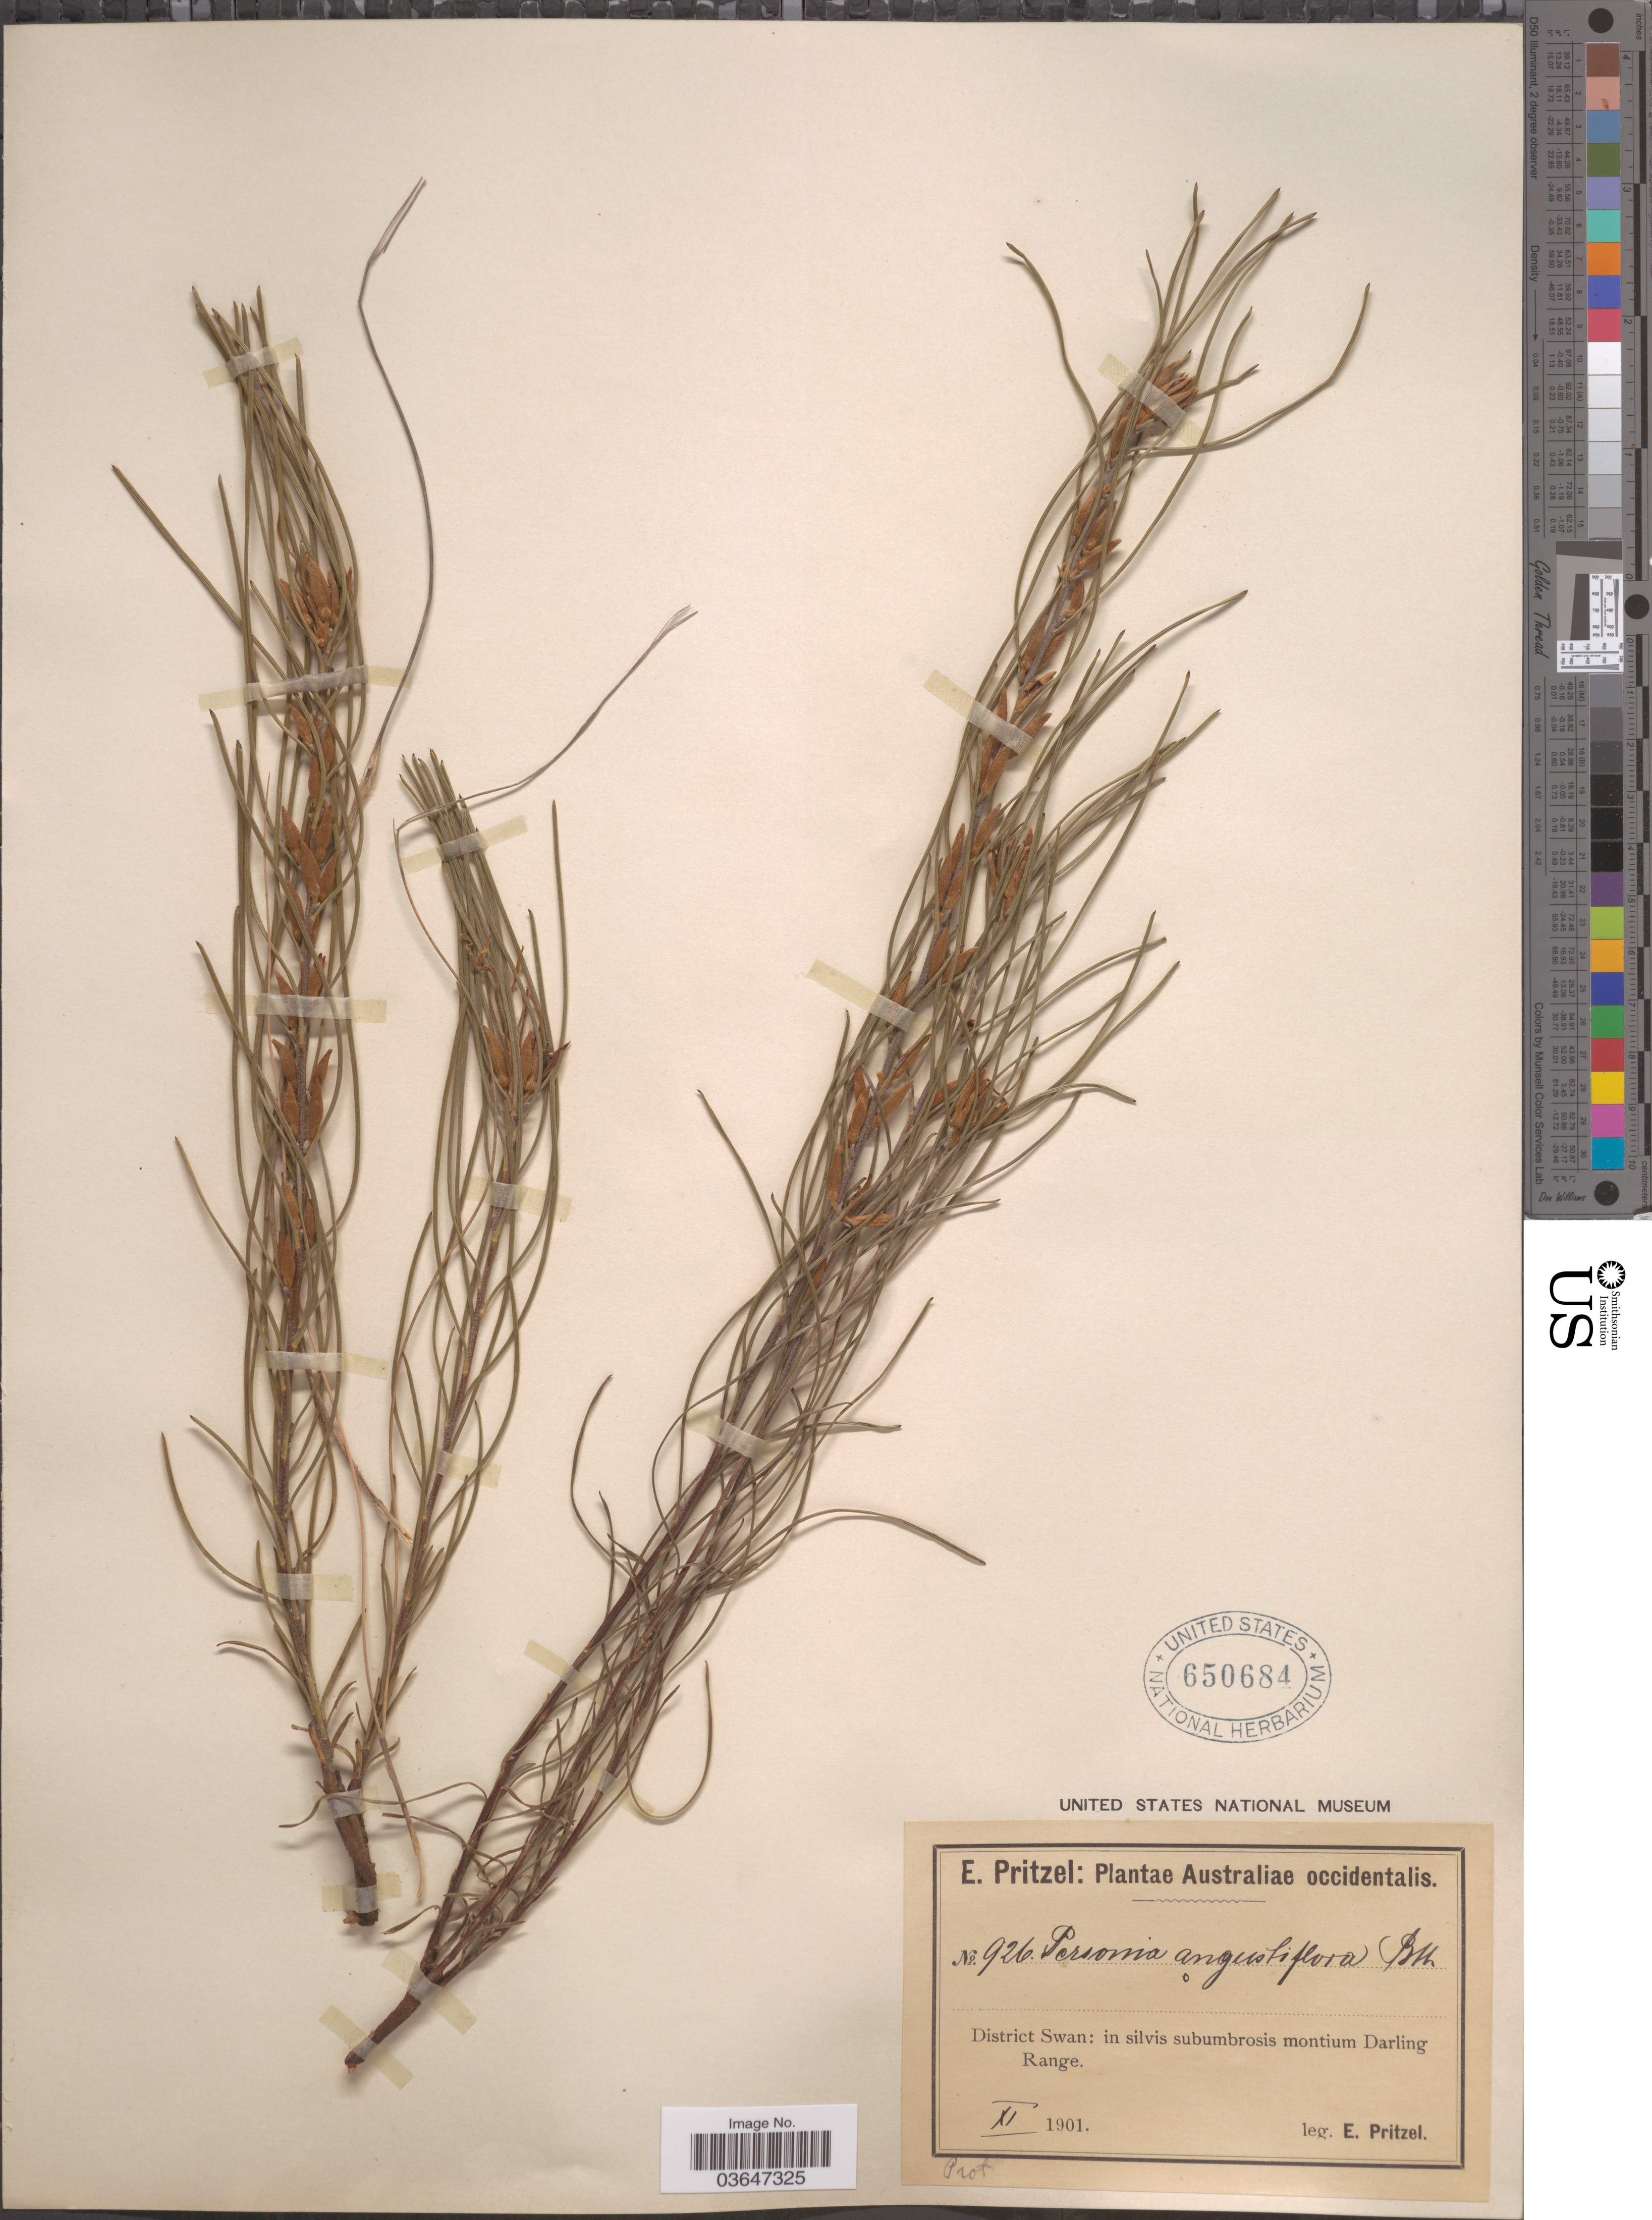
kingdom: Plantae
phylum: Tracheophyta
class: Magnoliopsida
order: Proteales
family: Proteaceae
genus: Persoonia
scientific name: Persoonia angustiflora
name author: Benth.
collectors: E. G. Pritzel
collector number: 926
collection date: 1901-11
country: Australia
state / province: Western Australia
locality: Australiae occidentalis. District Swan: in silvis subumbrosis montium Darling Range.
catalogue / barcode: US 650684